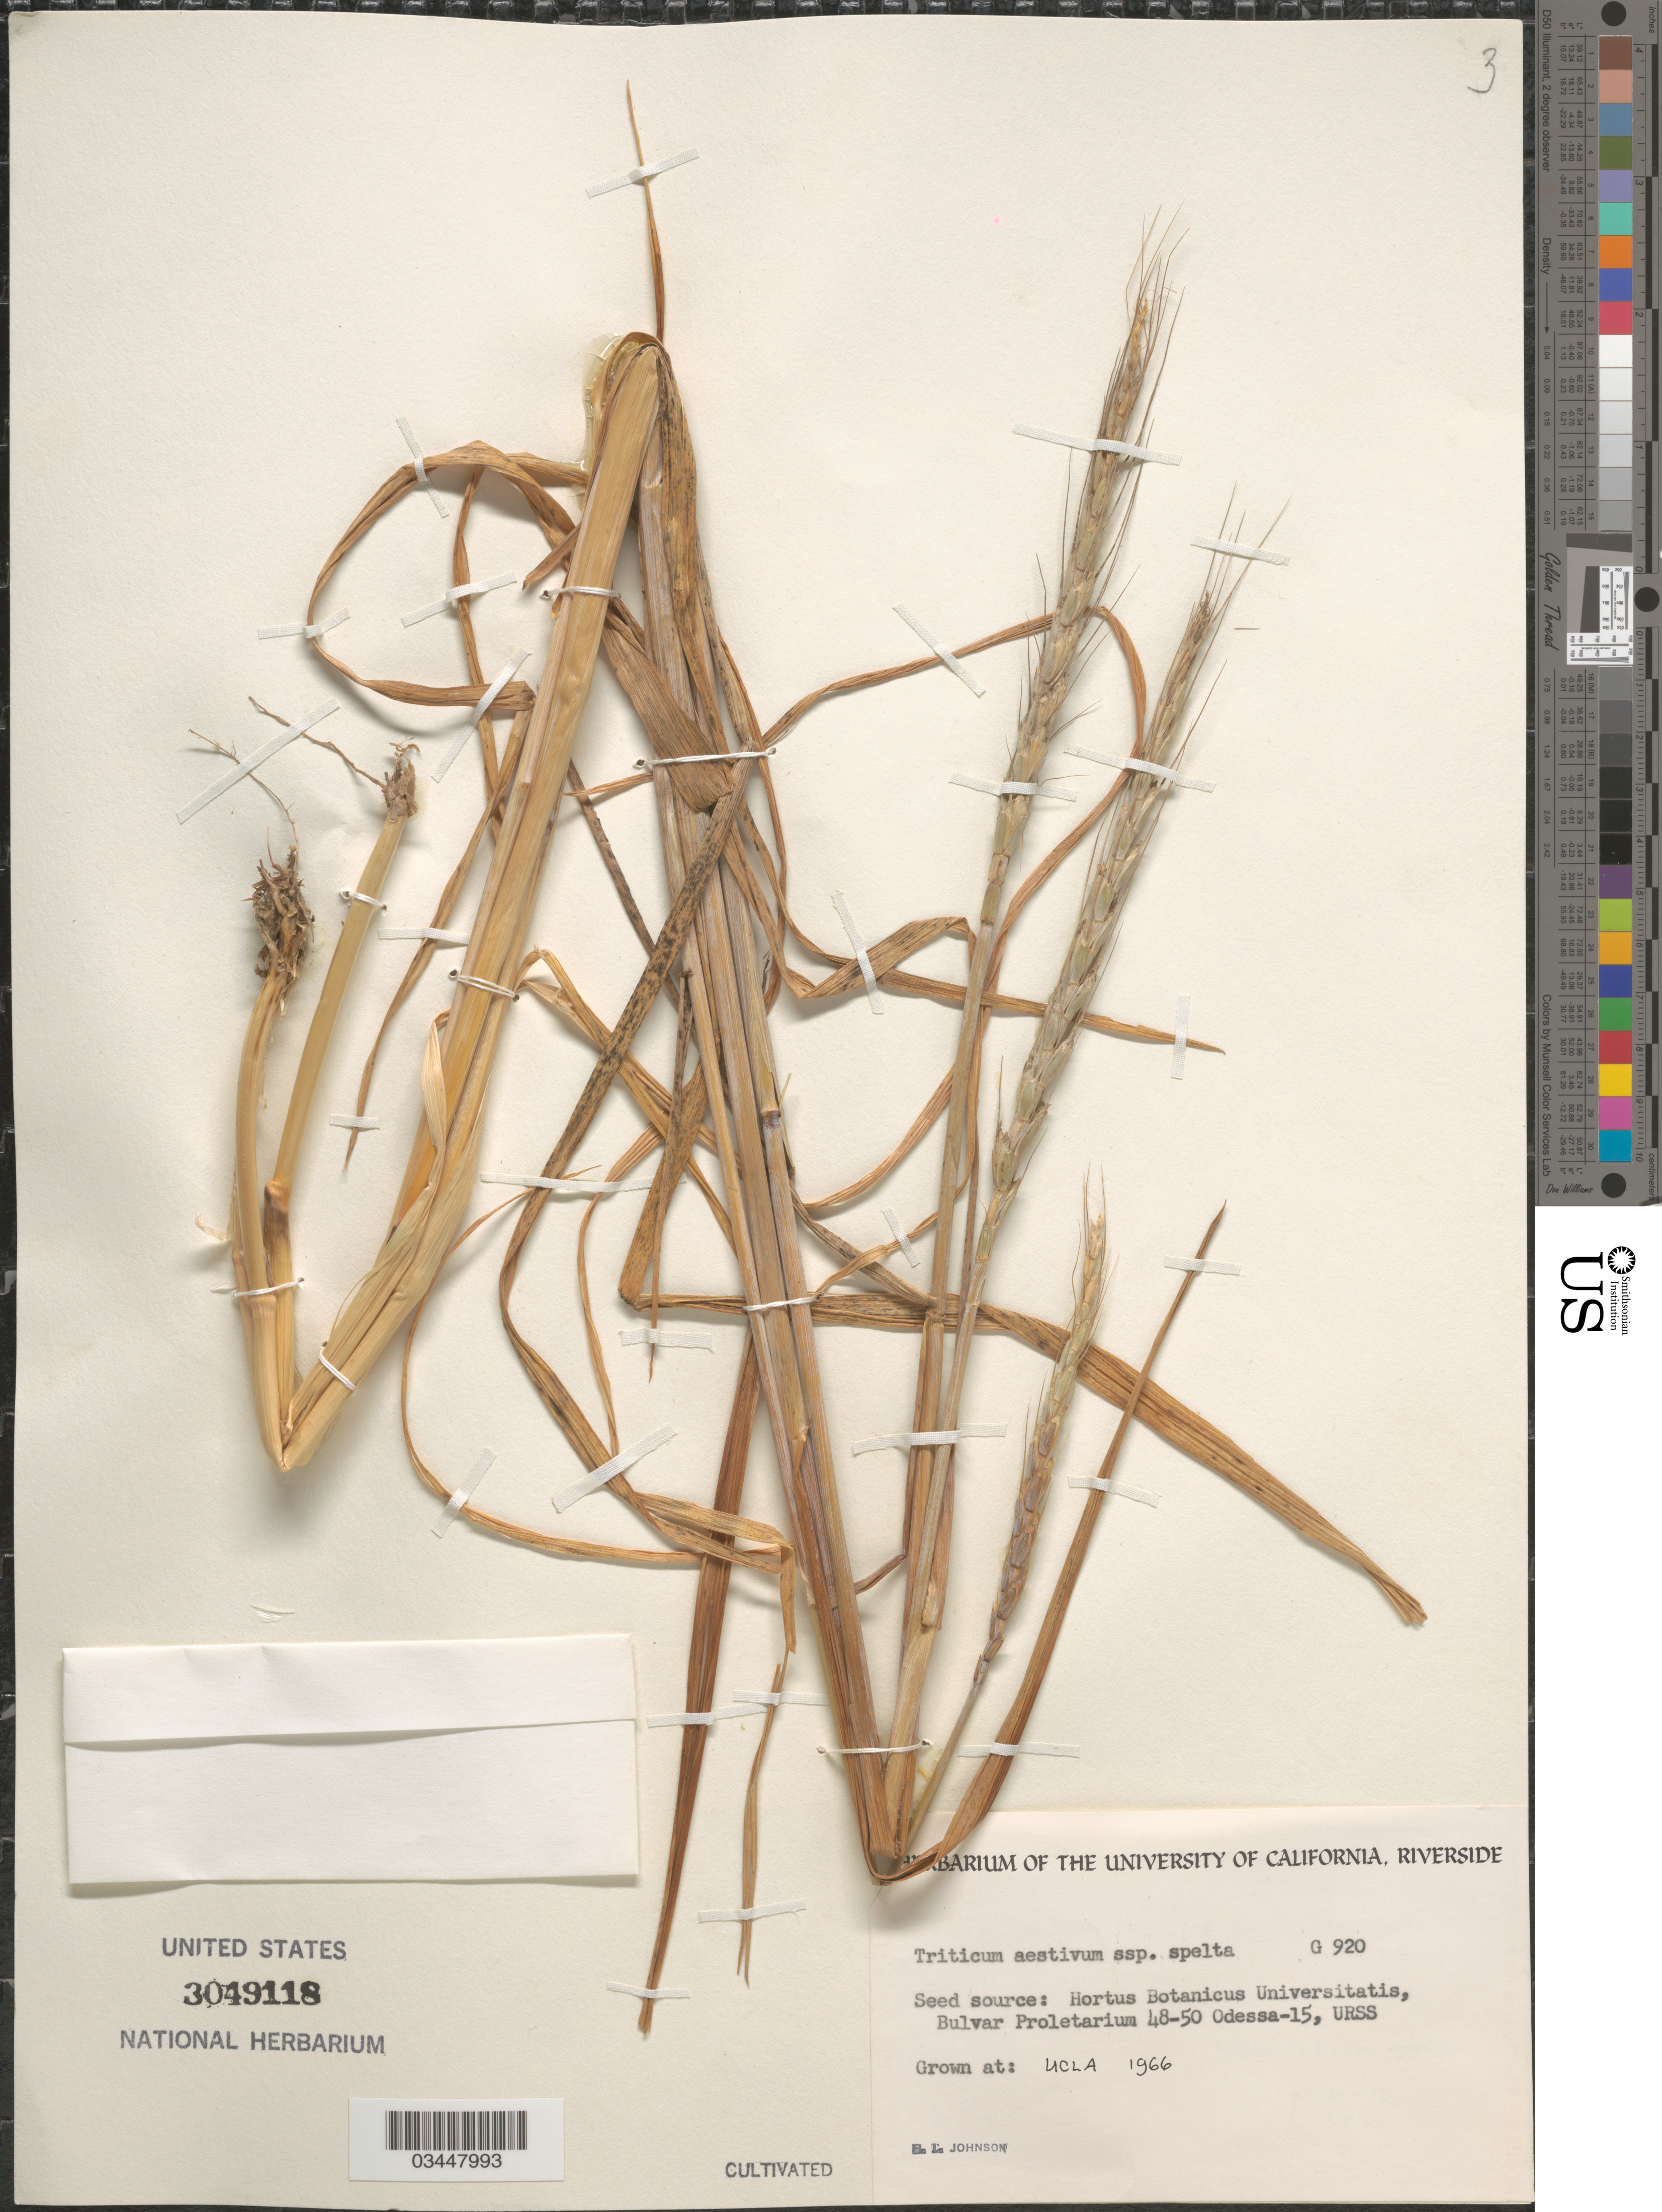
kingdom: Plantae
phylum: Tracheophyta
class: Liliopsida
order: Poales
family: Poaceae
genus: Triticum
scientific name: Triticum aestivum subsp. spelta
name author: (L.) Thell.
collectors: B. Johnson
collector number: G920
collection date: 1966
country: United States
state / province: California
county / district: Los Angeles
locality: UCLA.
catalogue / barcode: US 3049118